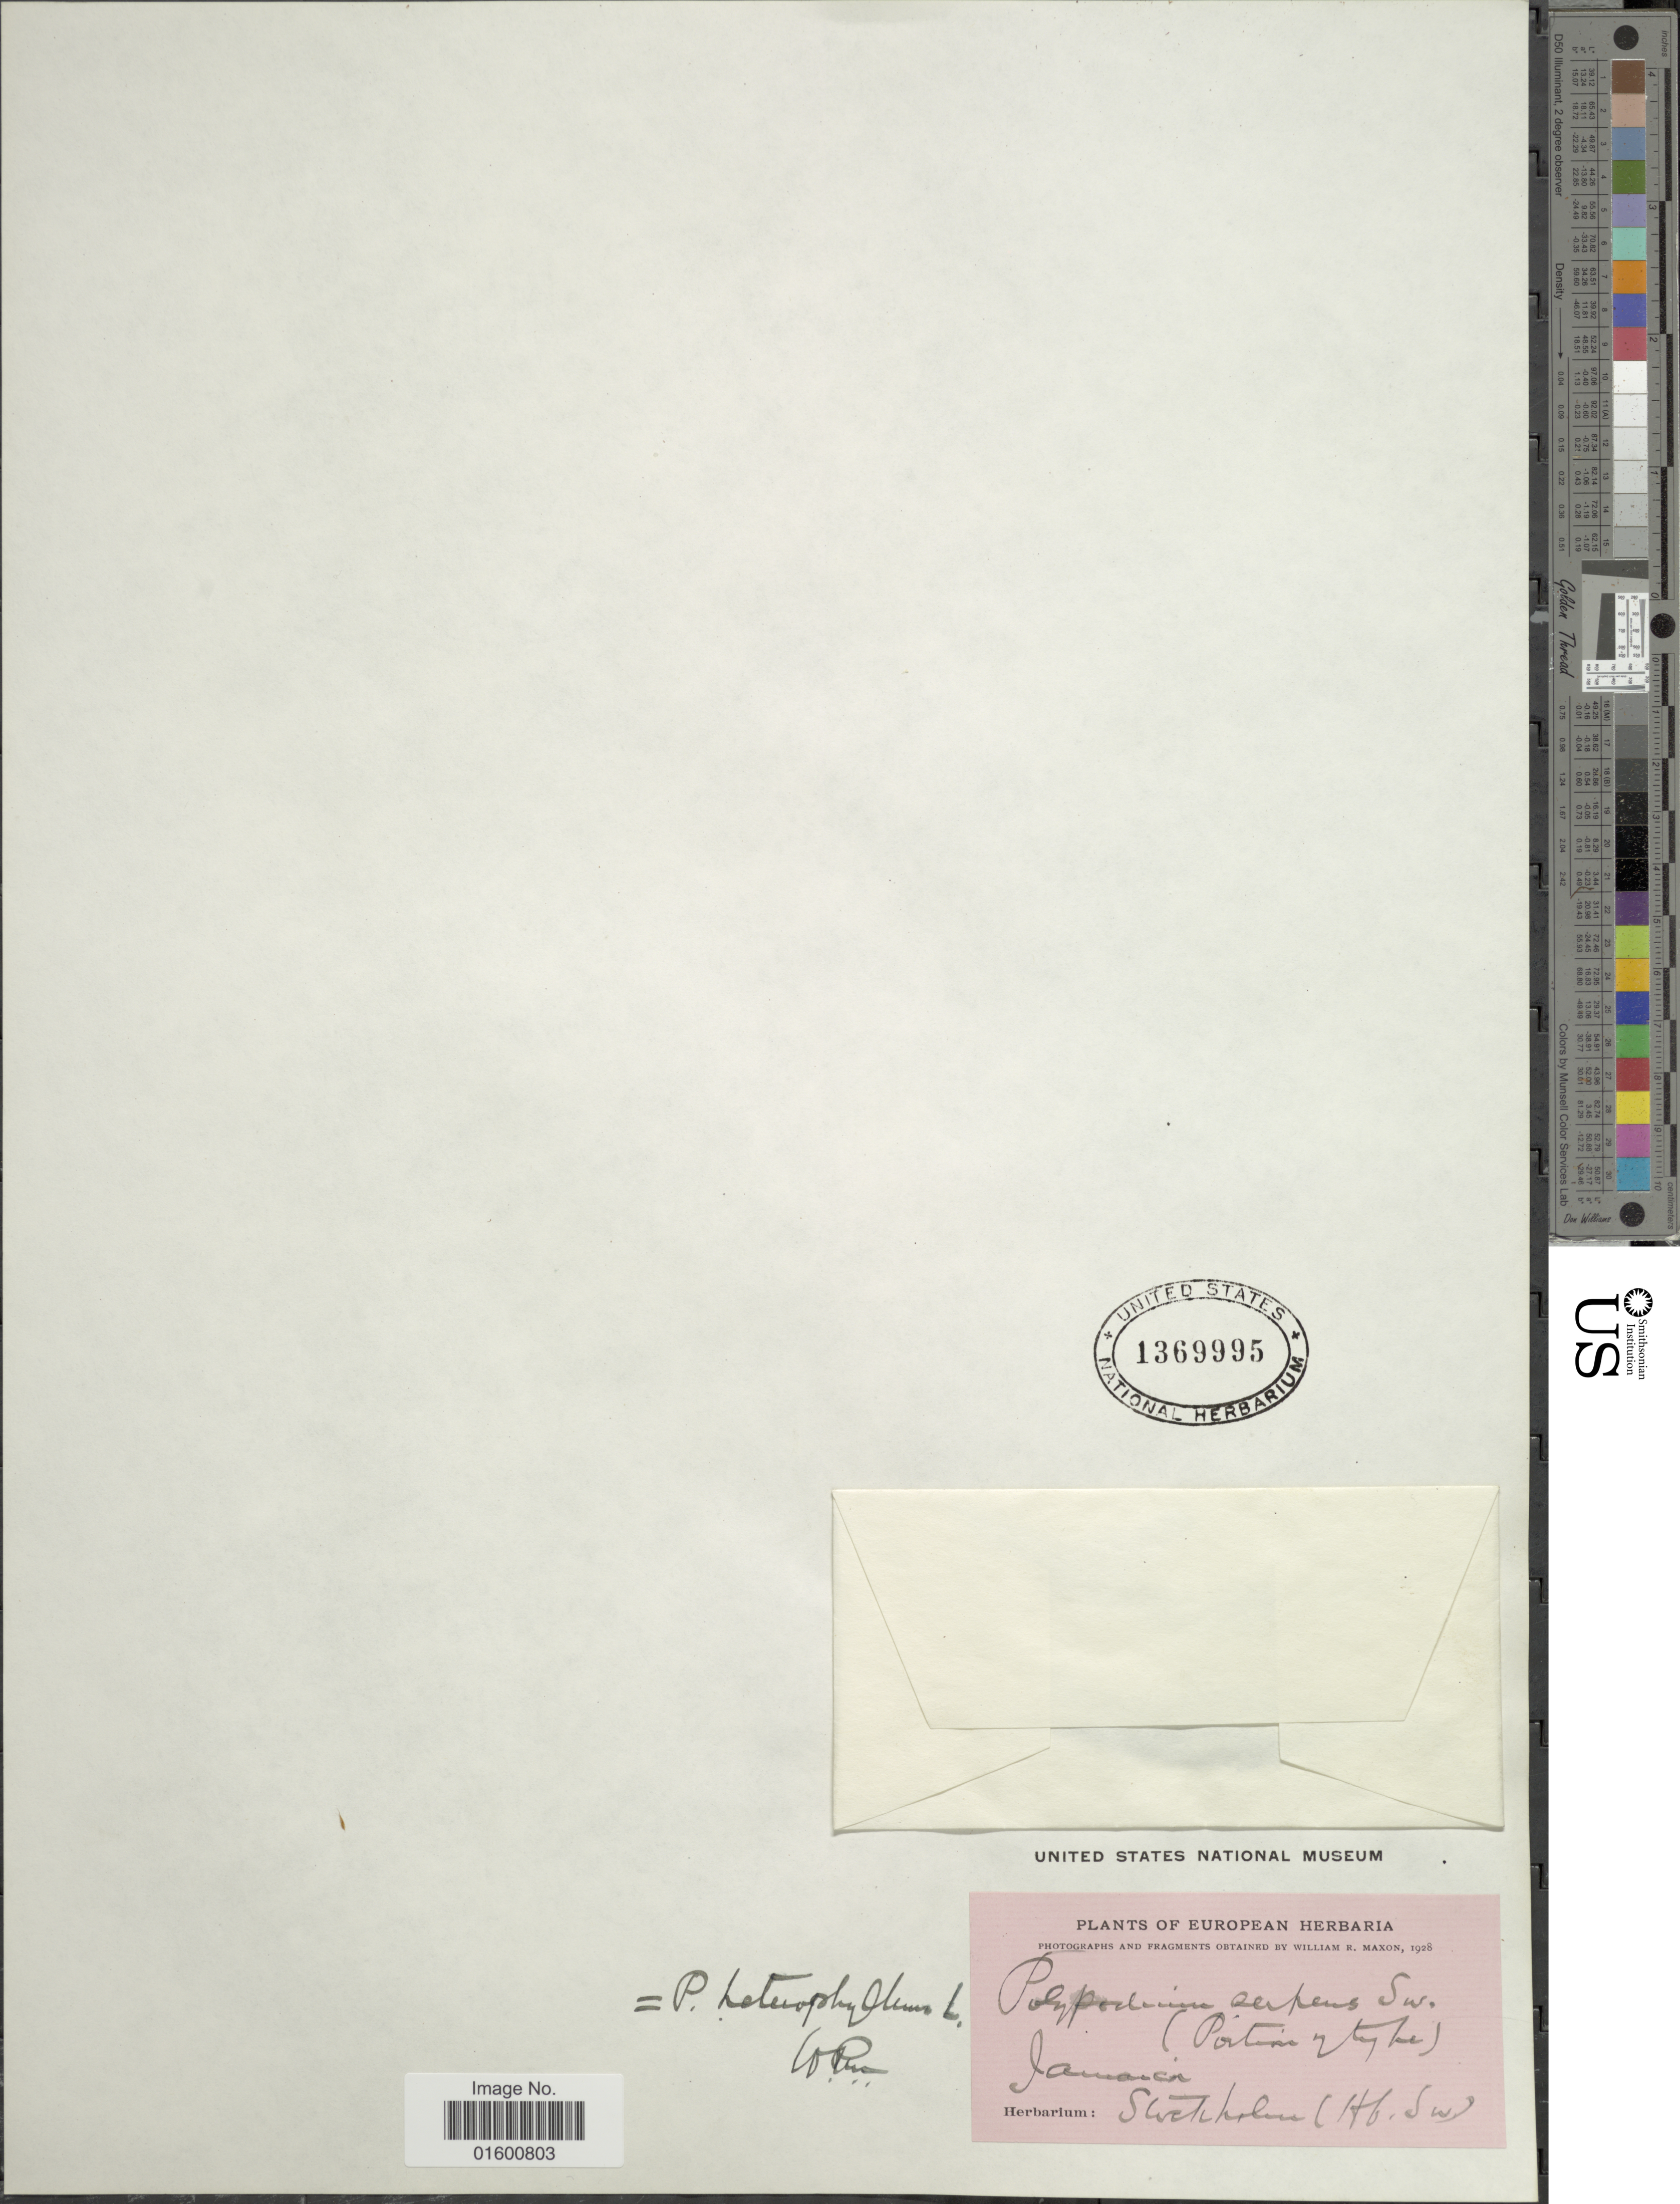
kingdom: Plantae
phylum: Tracheophyta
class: Polypodiopsida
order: Polypodiales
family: Polypodiaceae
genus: Microgramma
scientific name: Microgramma heterophylla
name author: (L.) Wherry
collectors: ex herb. Stockholm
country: Jamaica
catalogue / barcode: US 1369995